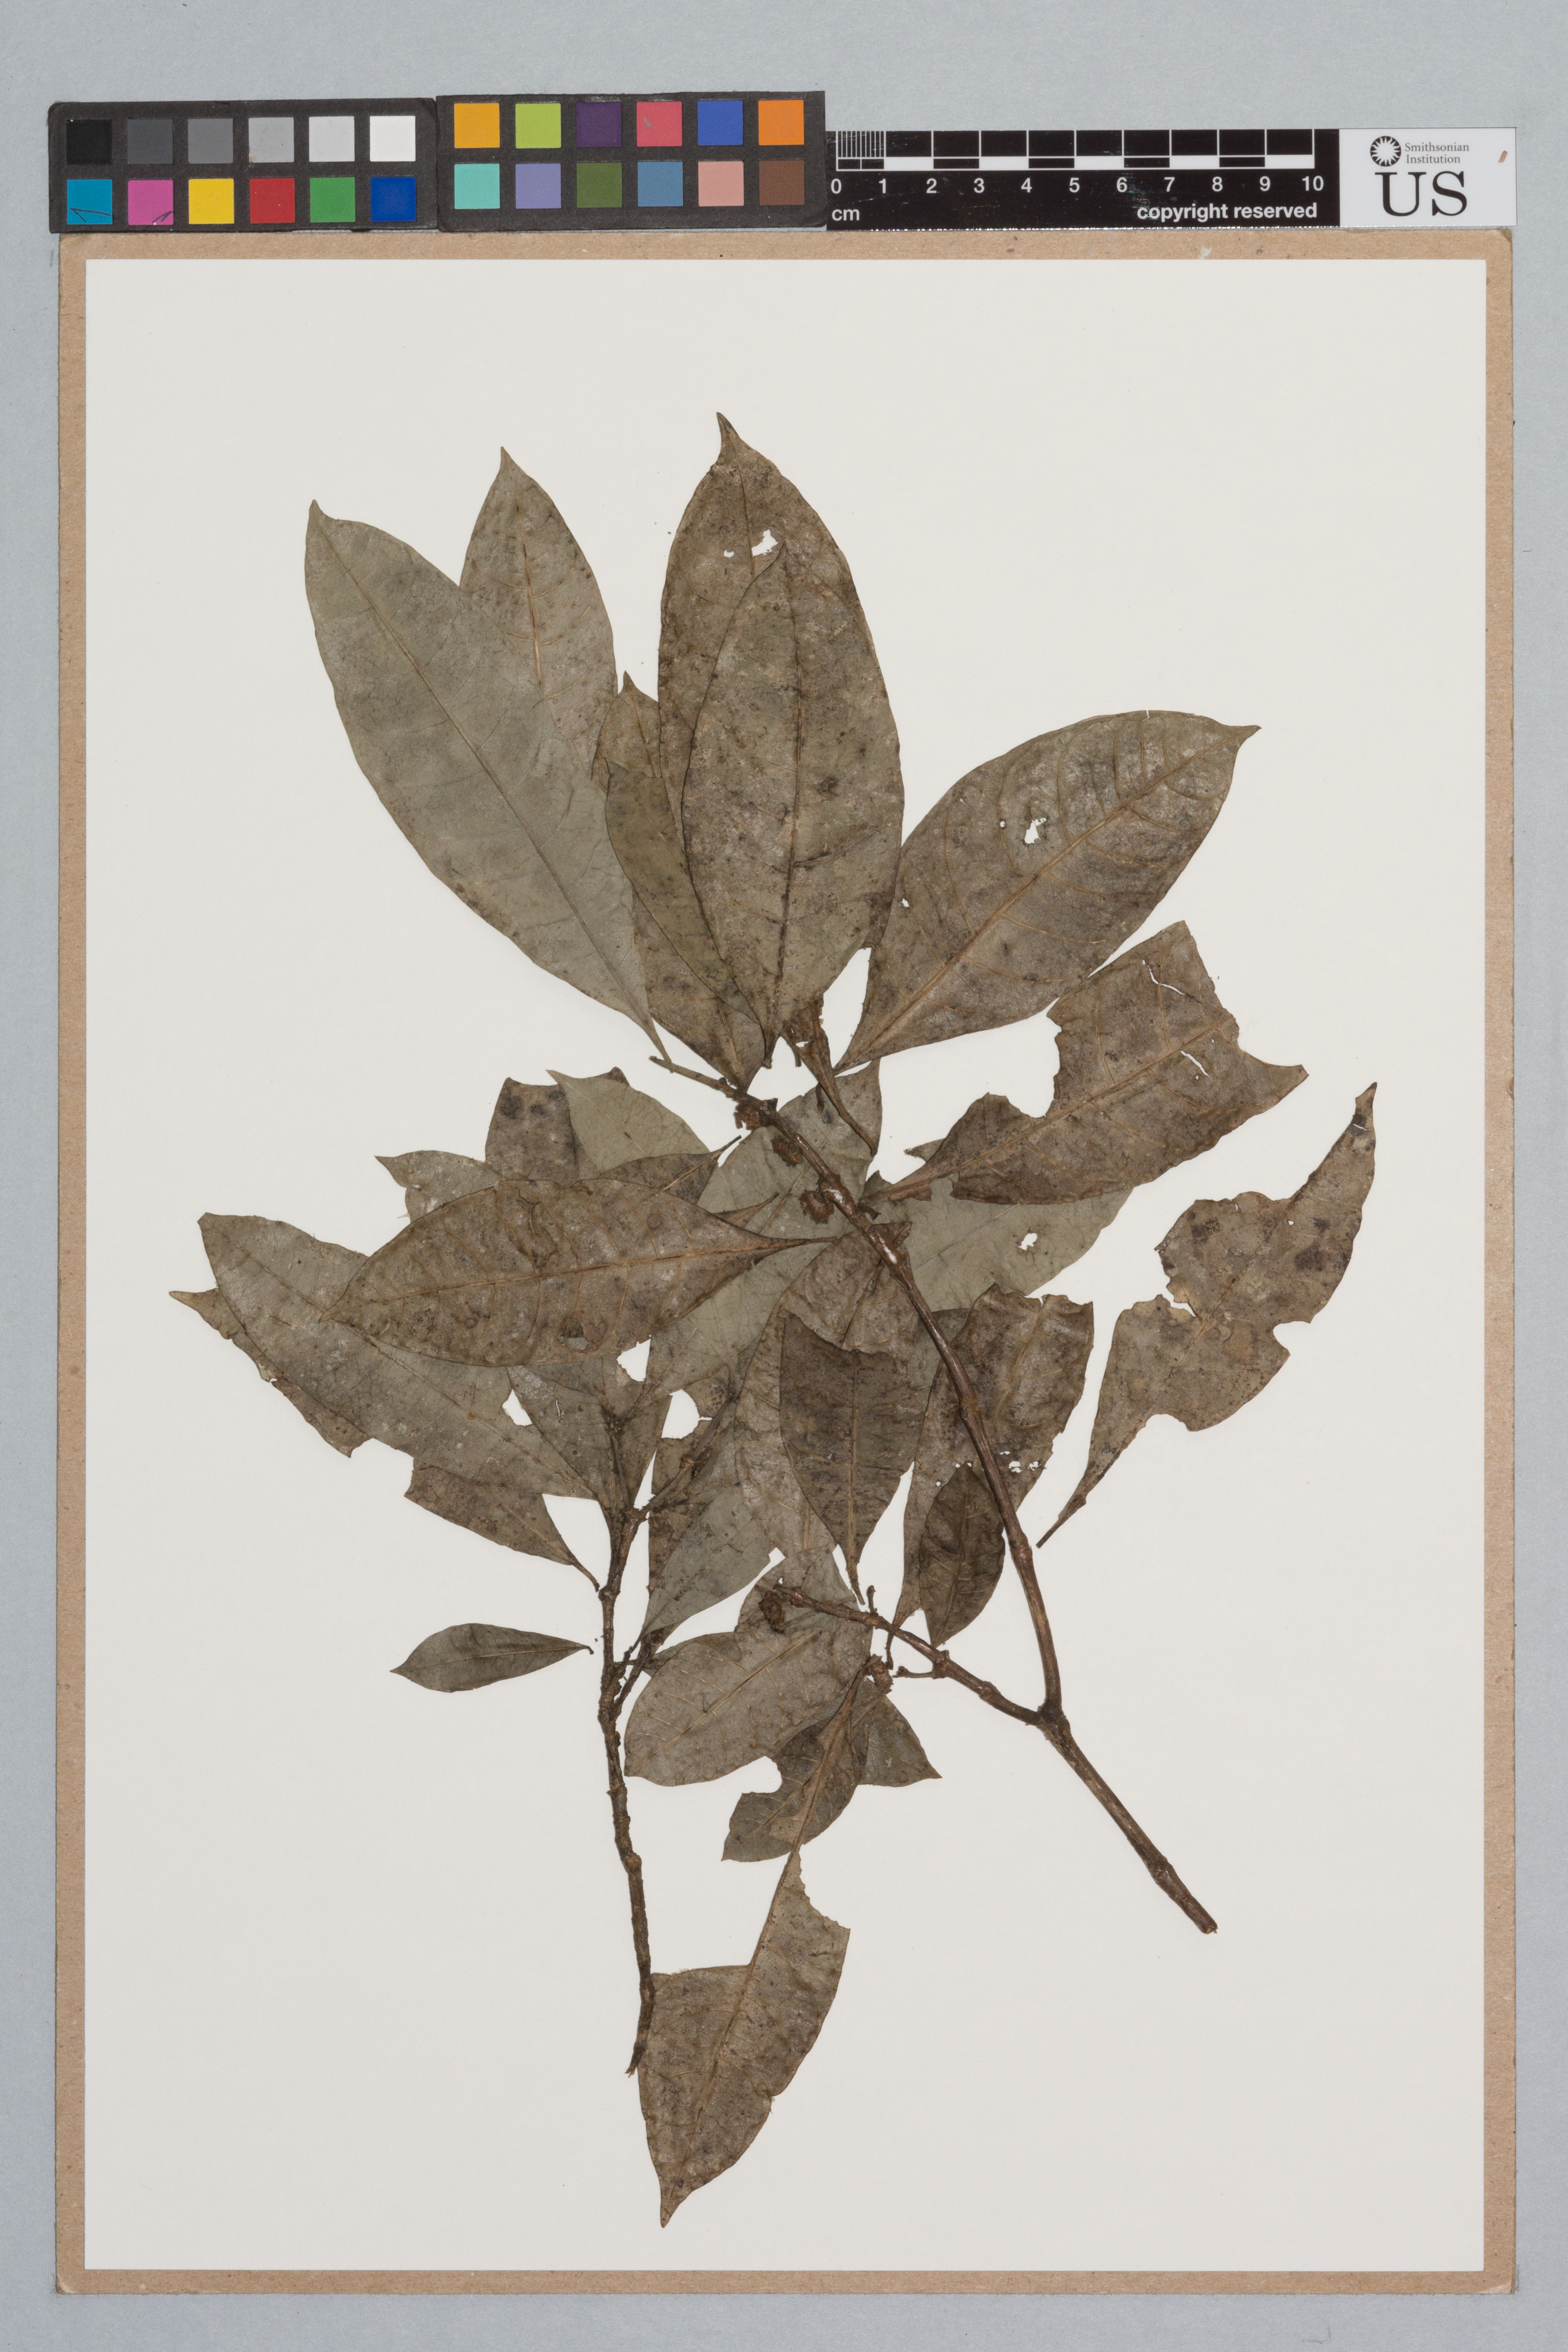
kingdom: Plantae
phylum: Tracheophyta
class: Magnoliopsida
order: Gentianales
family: Rubiaceae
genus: Psychotria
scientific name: Psychotria muscosa subsp. breviloba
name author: Steyerm.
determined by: Lindeman, J. C.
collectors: J. C. Lindeman, A. .R. A. Görts-van Rijn, M. J. Jansen-Jacobs & A. Hetterscheid-Hollants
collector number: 80 577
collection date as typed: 24-Sep-80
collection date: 1980-09-24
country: Suriname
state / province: Nickerie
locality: Kabalebo Dam project area, along trail to Wonotobo from road km 109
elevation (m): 30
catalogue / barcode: US 3230322